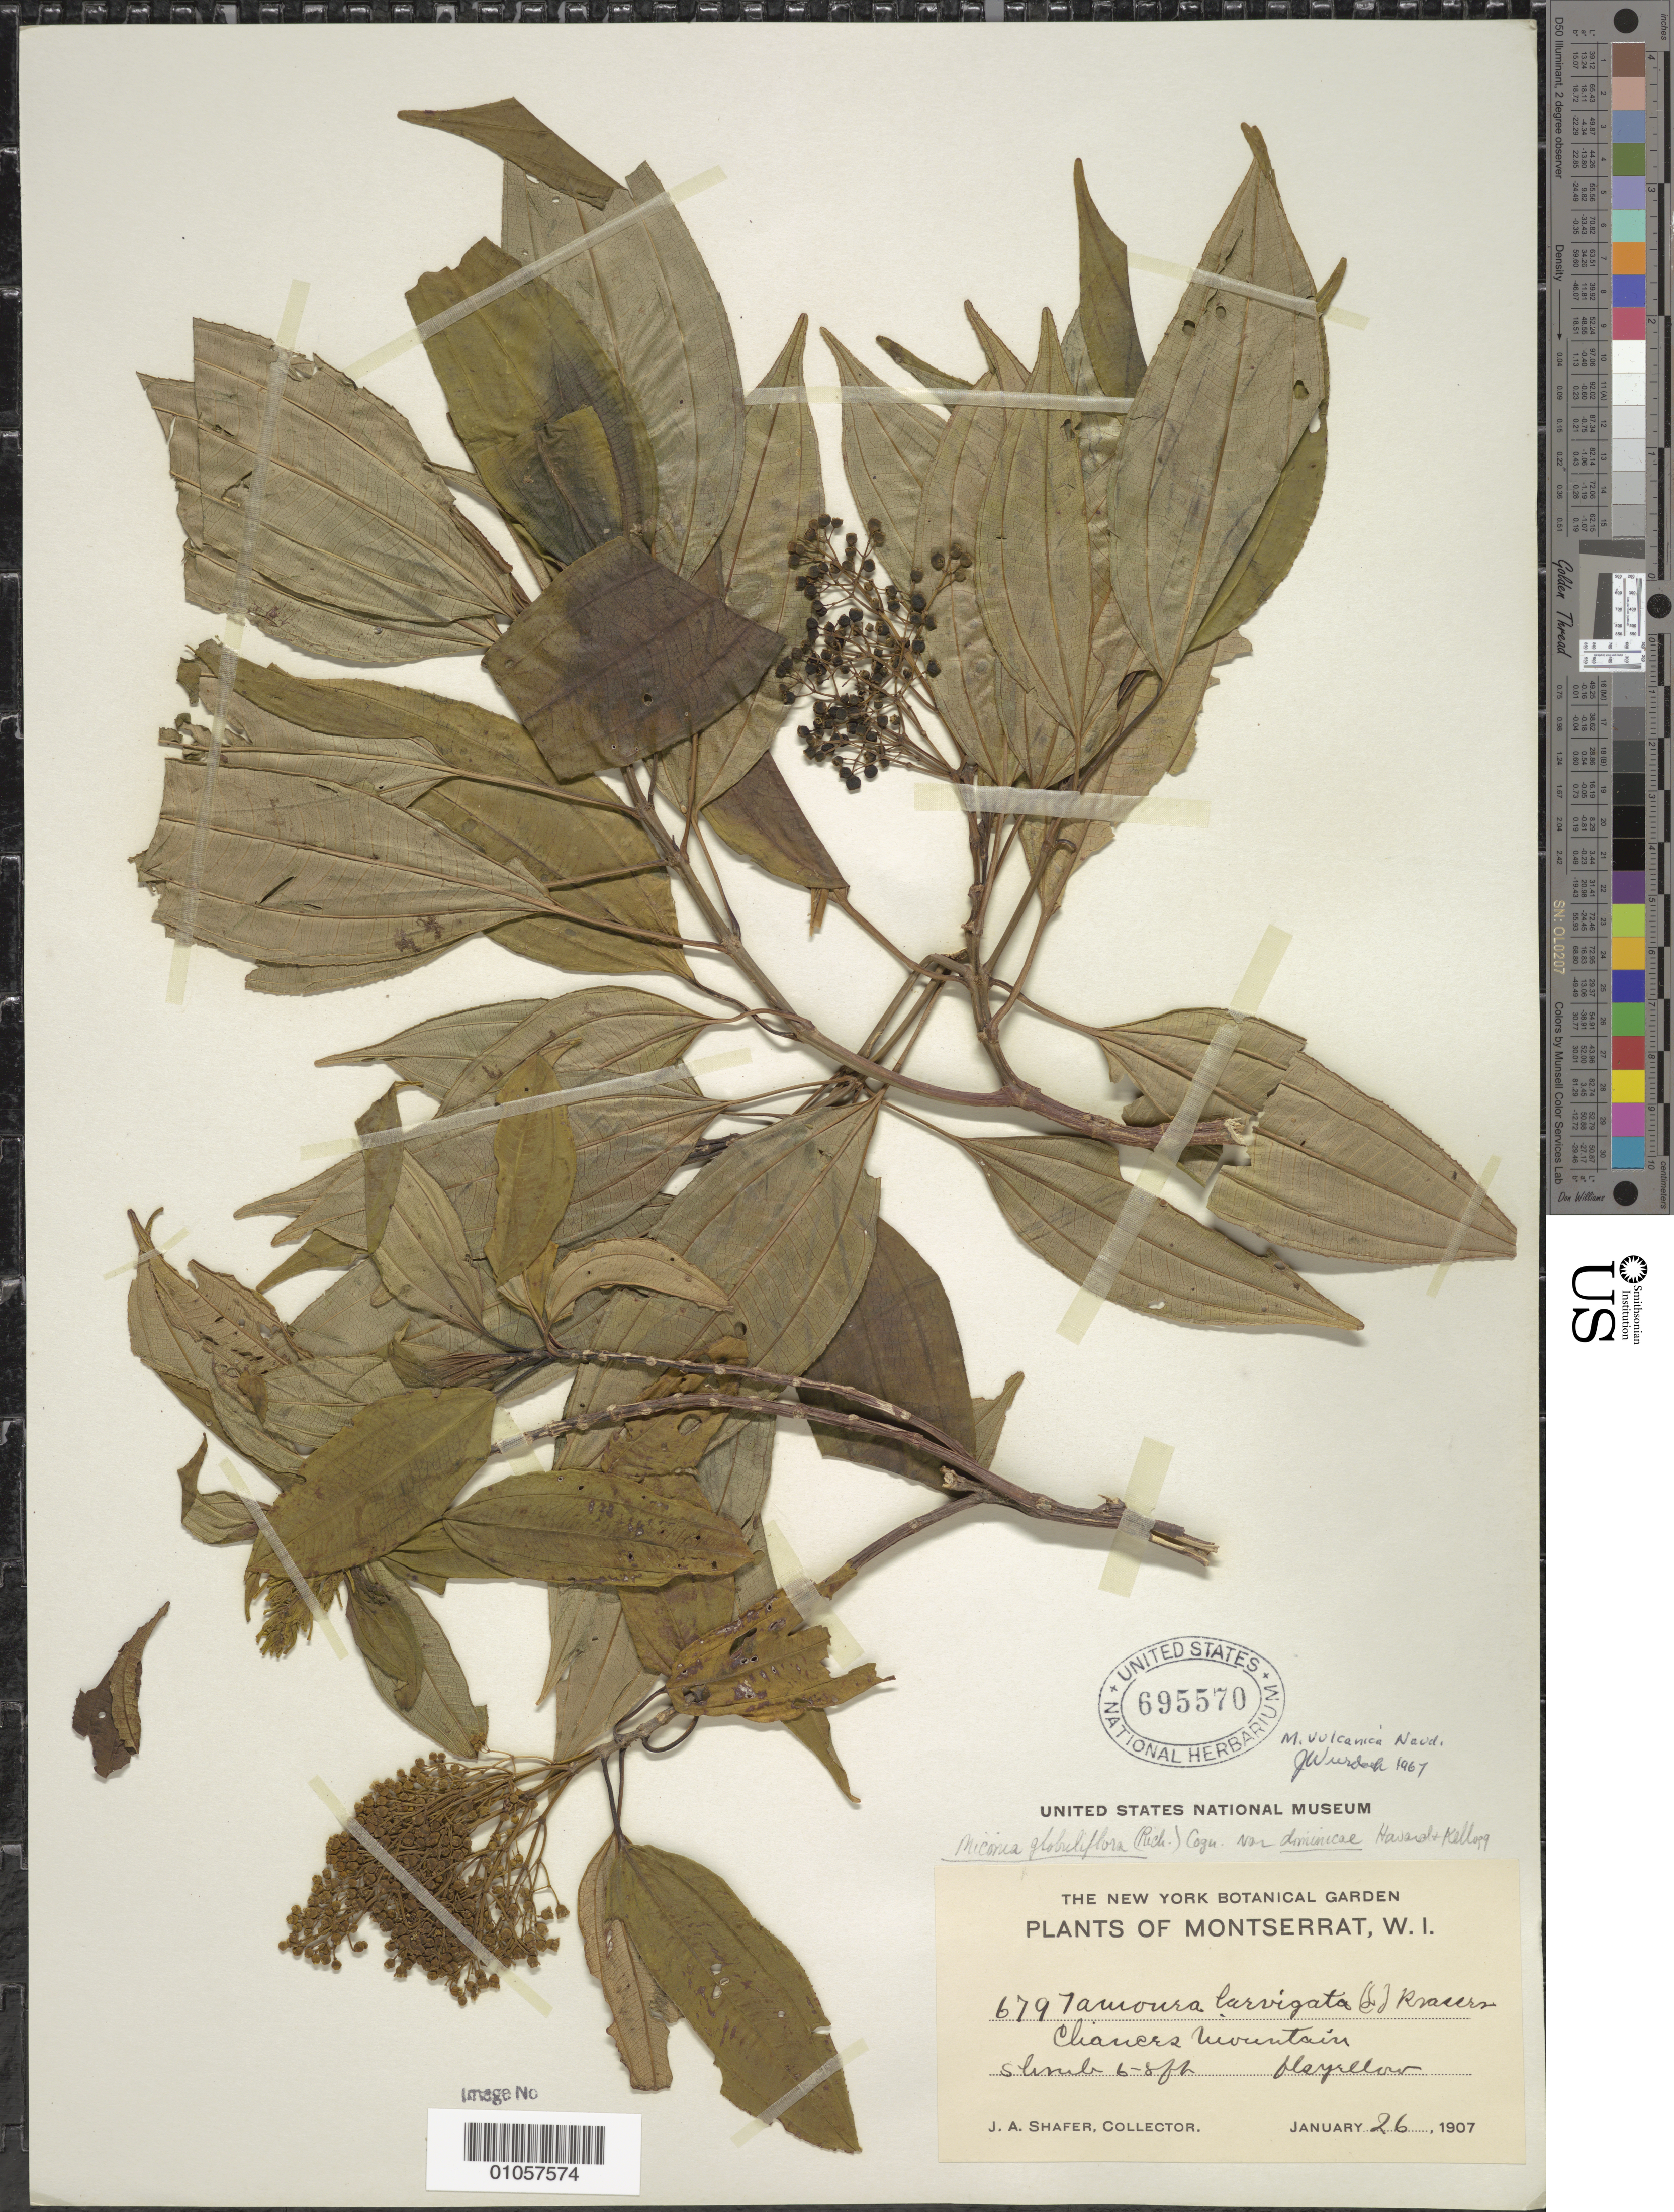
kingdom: Plantae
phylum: Tracheophyta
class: Magnoliopsida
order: Myrtales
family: Melastomataceae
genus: Miconia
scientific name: Miconia globuliflora var. dominicae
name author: R.A. Howard & E.A. Kellogg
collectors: J. A. Shafer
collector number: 6797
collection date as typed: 26 Jan 1907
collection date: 1907-01-26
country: Montserrat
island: Montserrat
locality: Chances Mountain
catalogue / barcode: US 695570